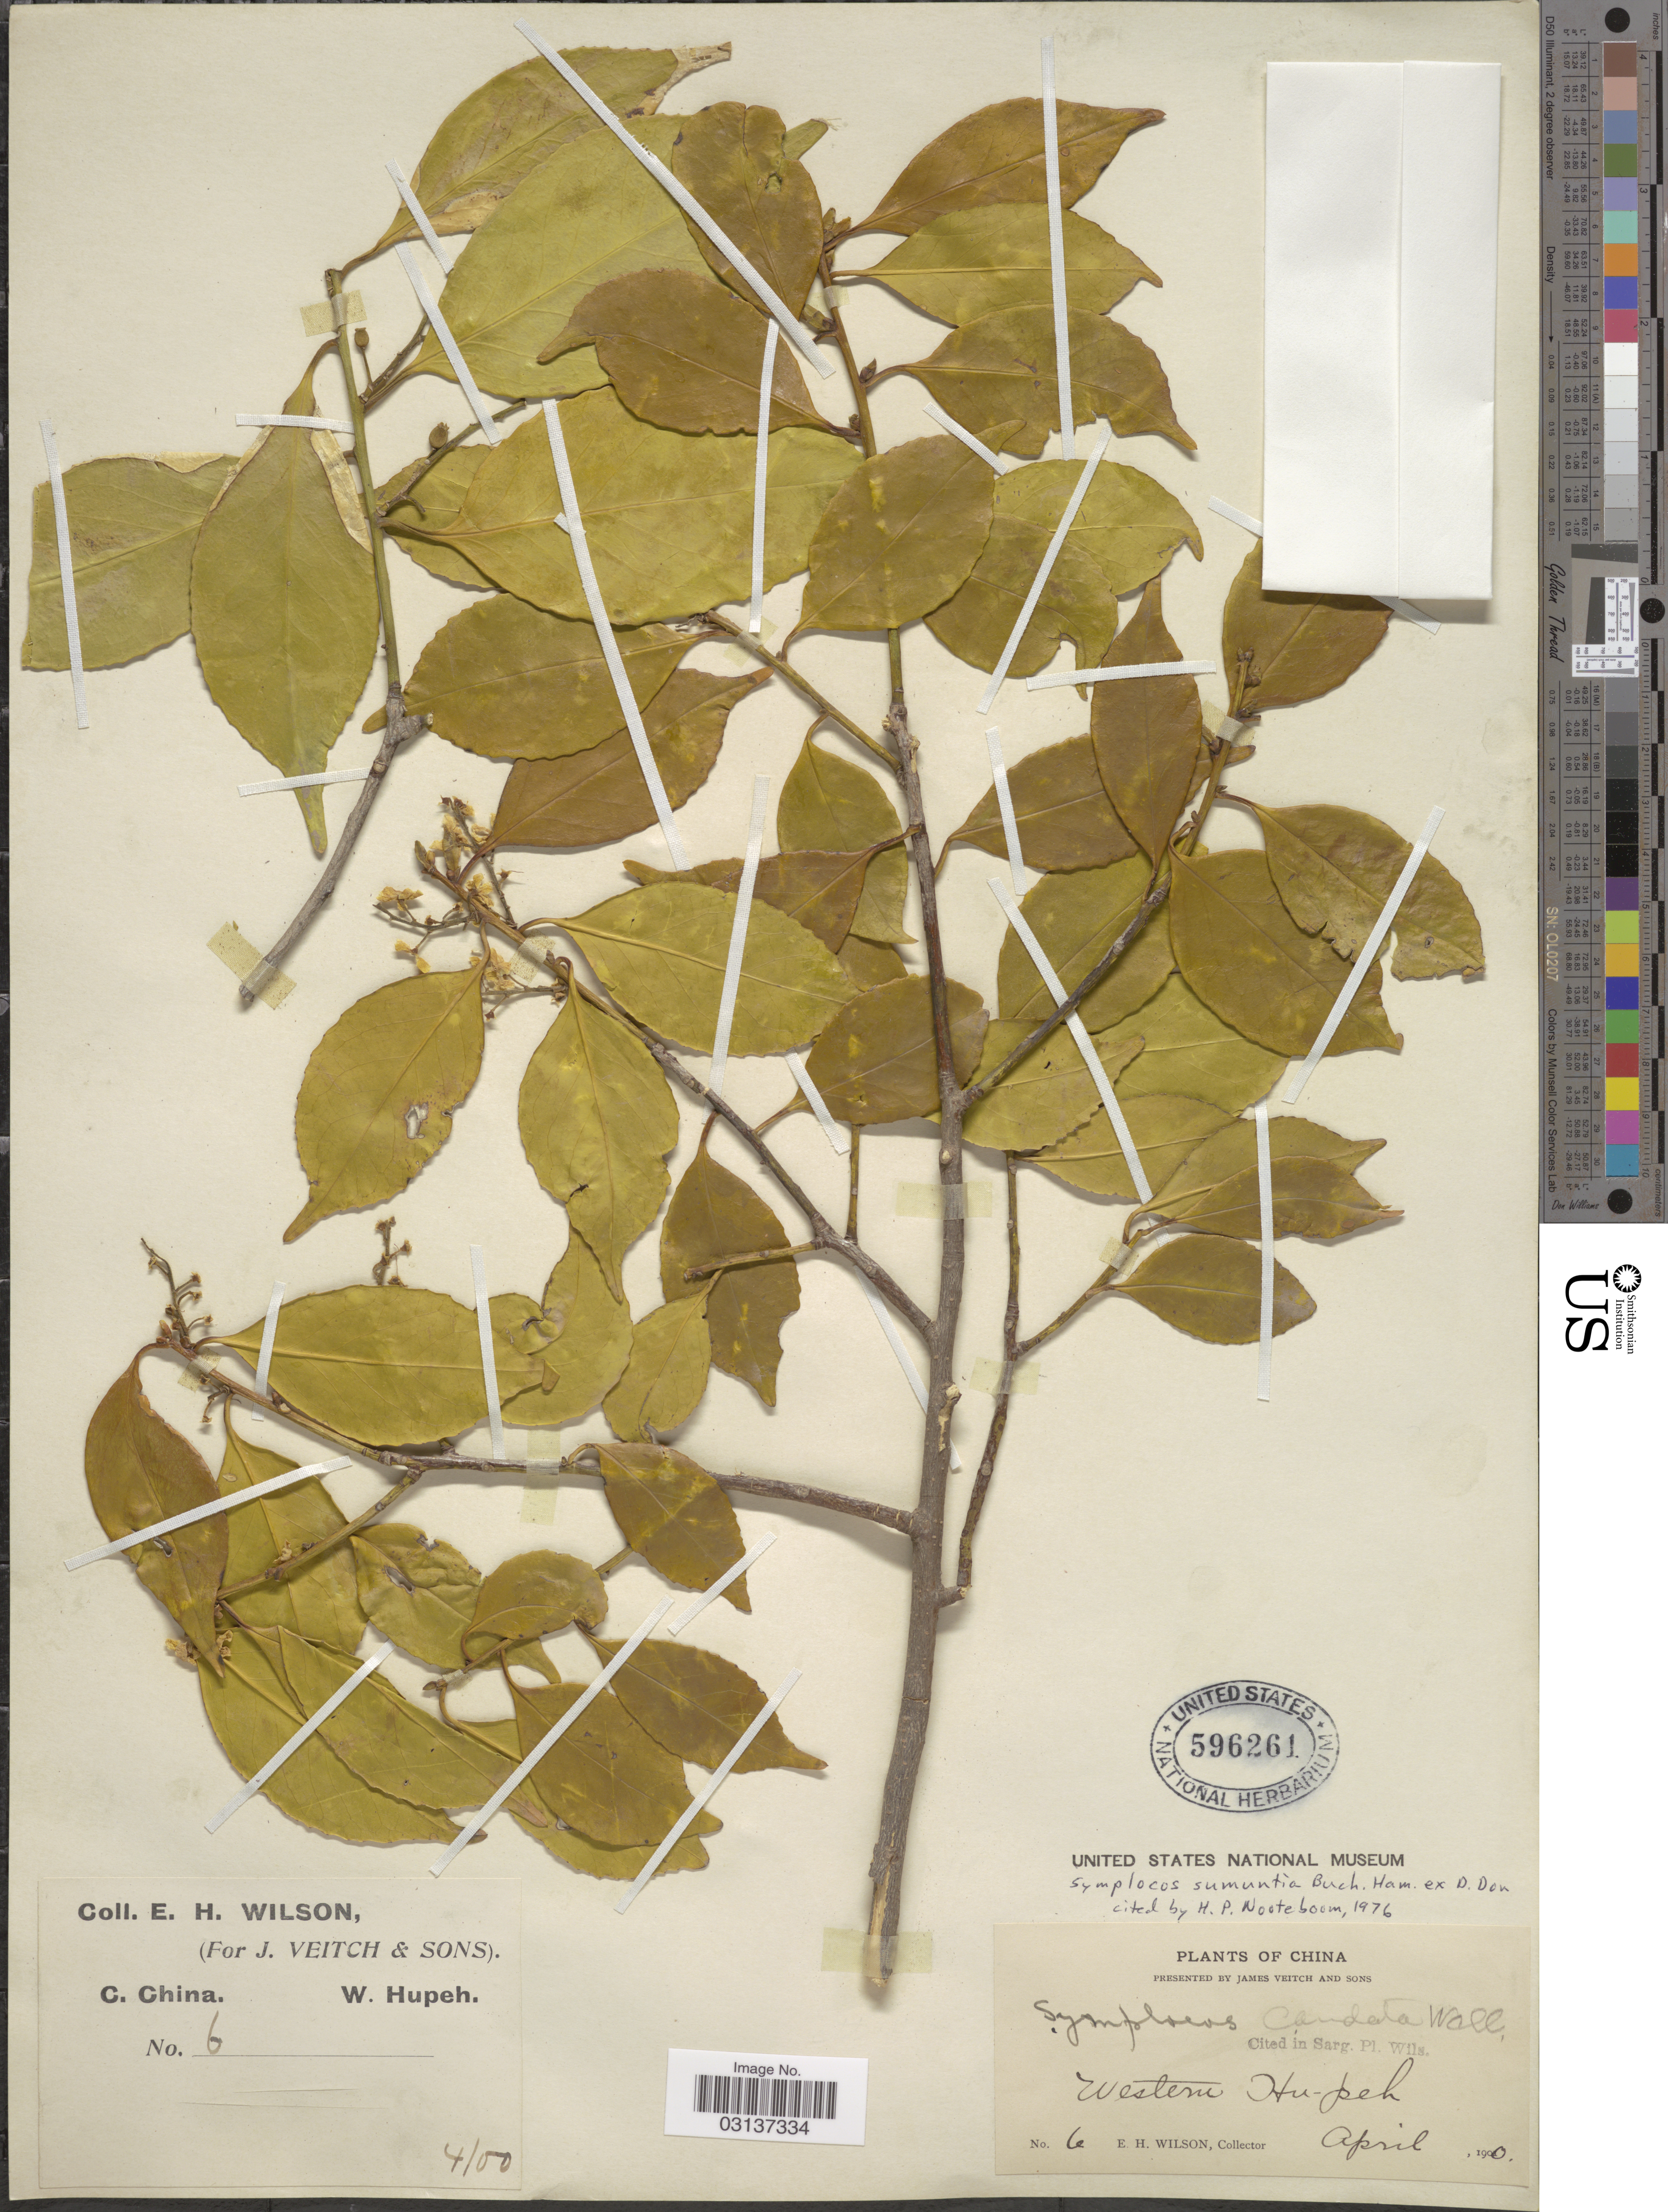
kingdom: Plantae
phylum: Tracheophyta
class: Magnoliopsida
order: Ericales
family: Symplocaceae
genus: Symplocos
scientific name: Symplocos sumuntia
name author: Buch.-Ham. ex D. Don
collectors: E. Wilson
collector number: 6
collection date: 1900-04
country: China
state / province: Hubei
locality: Western Hupeh. C. China.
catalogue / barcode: US 596261